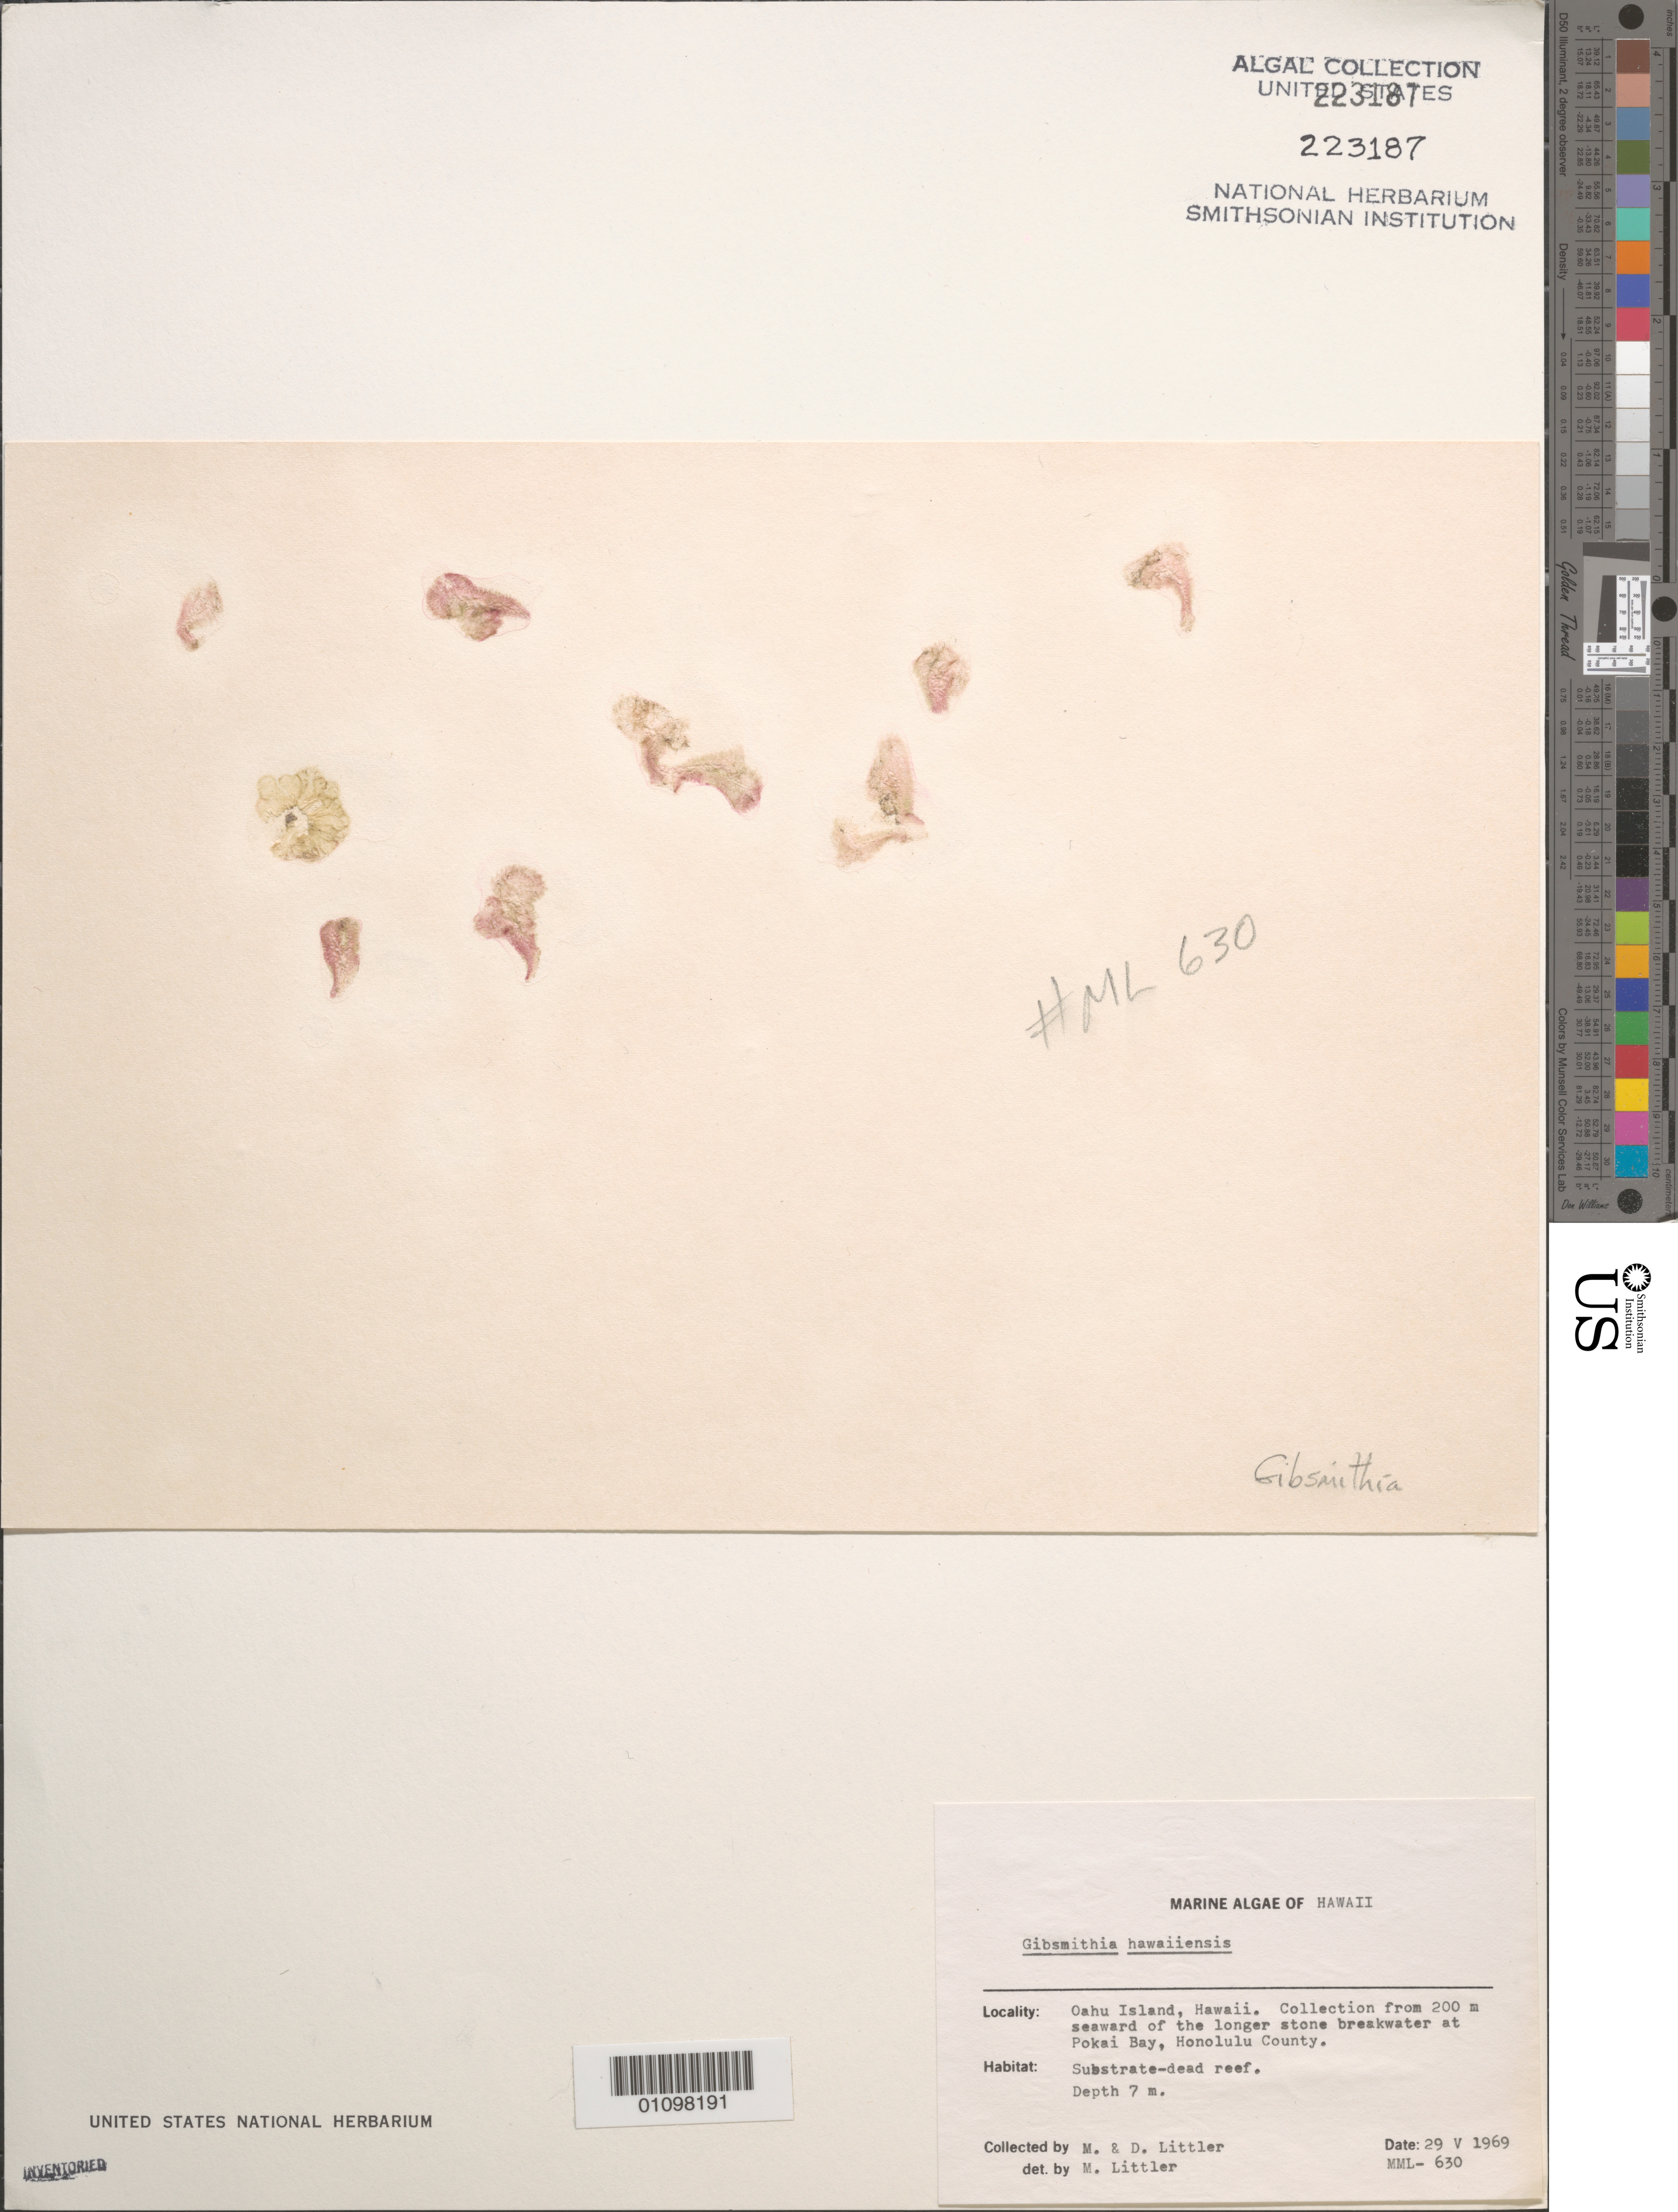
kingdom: Plantae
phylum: Rhodophyta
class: Florideophyceae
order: Gigartinales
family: Dumontiaceae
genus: Gibsmithia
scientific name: Gibsmithia hawaiiensis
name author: Doty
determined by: Littler, M. M.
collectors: M. M. Littler & D. S. Littler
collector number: ML-630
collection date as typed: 29 May 1969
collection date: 1969-05-29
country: United States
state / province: Hawaii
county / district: Honolulu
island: Oahu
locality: Pokai Bay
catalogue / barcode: US 223187